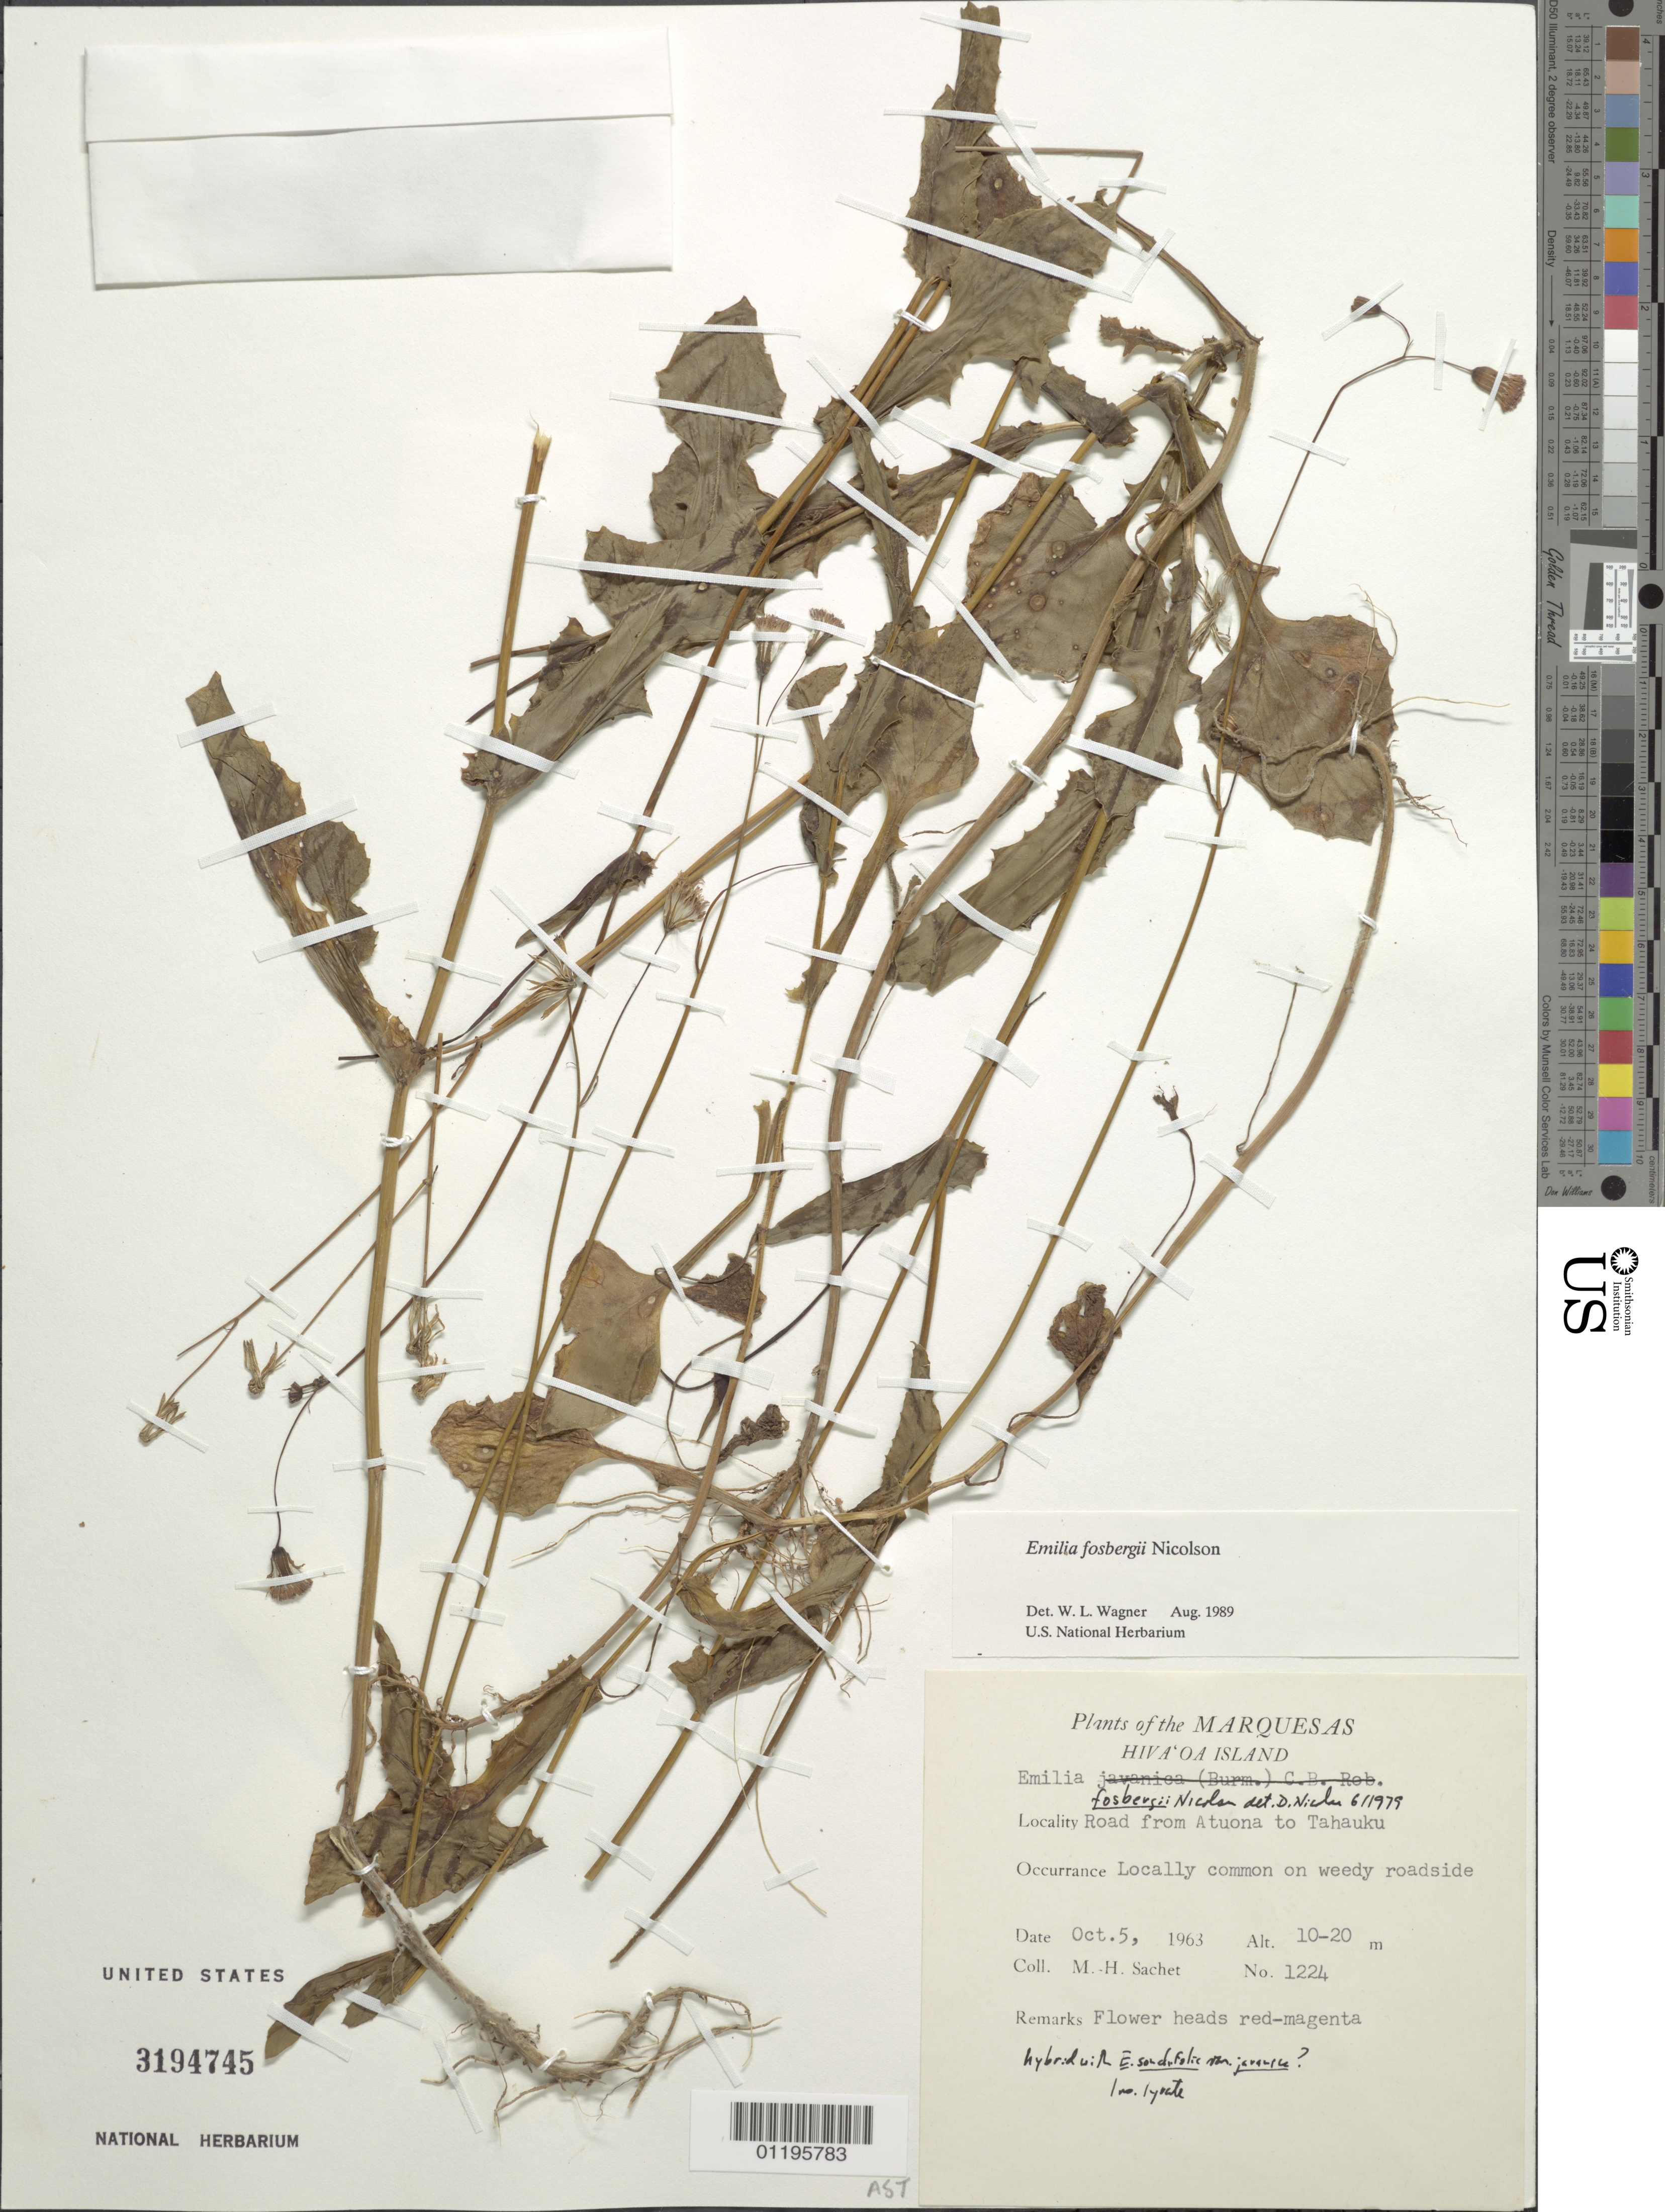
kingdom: Plantae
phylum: Tracheophyta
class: Magnoliopsida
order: Asterales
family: Asteraceae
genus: Emilia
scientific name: Emilia fosbergii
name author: Nicolson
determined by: Wagner, W. L., (BOT), Smithsonian Institution - National Museum of Natural History (UNITED STATES)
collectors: M.-H. Sachet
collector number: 1224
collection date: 1963-10-05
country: French Polynesia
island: Hiva Oa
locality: road from Atuona to Tahauku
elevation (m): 10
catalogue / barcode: US 3194745